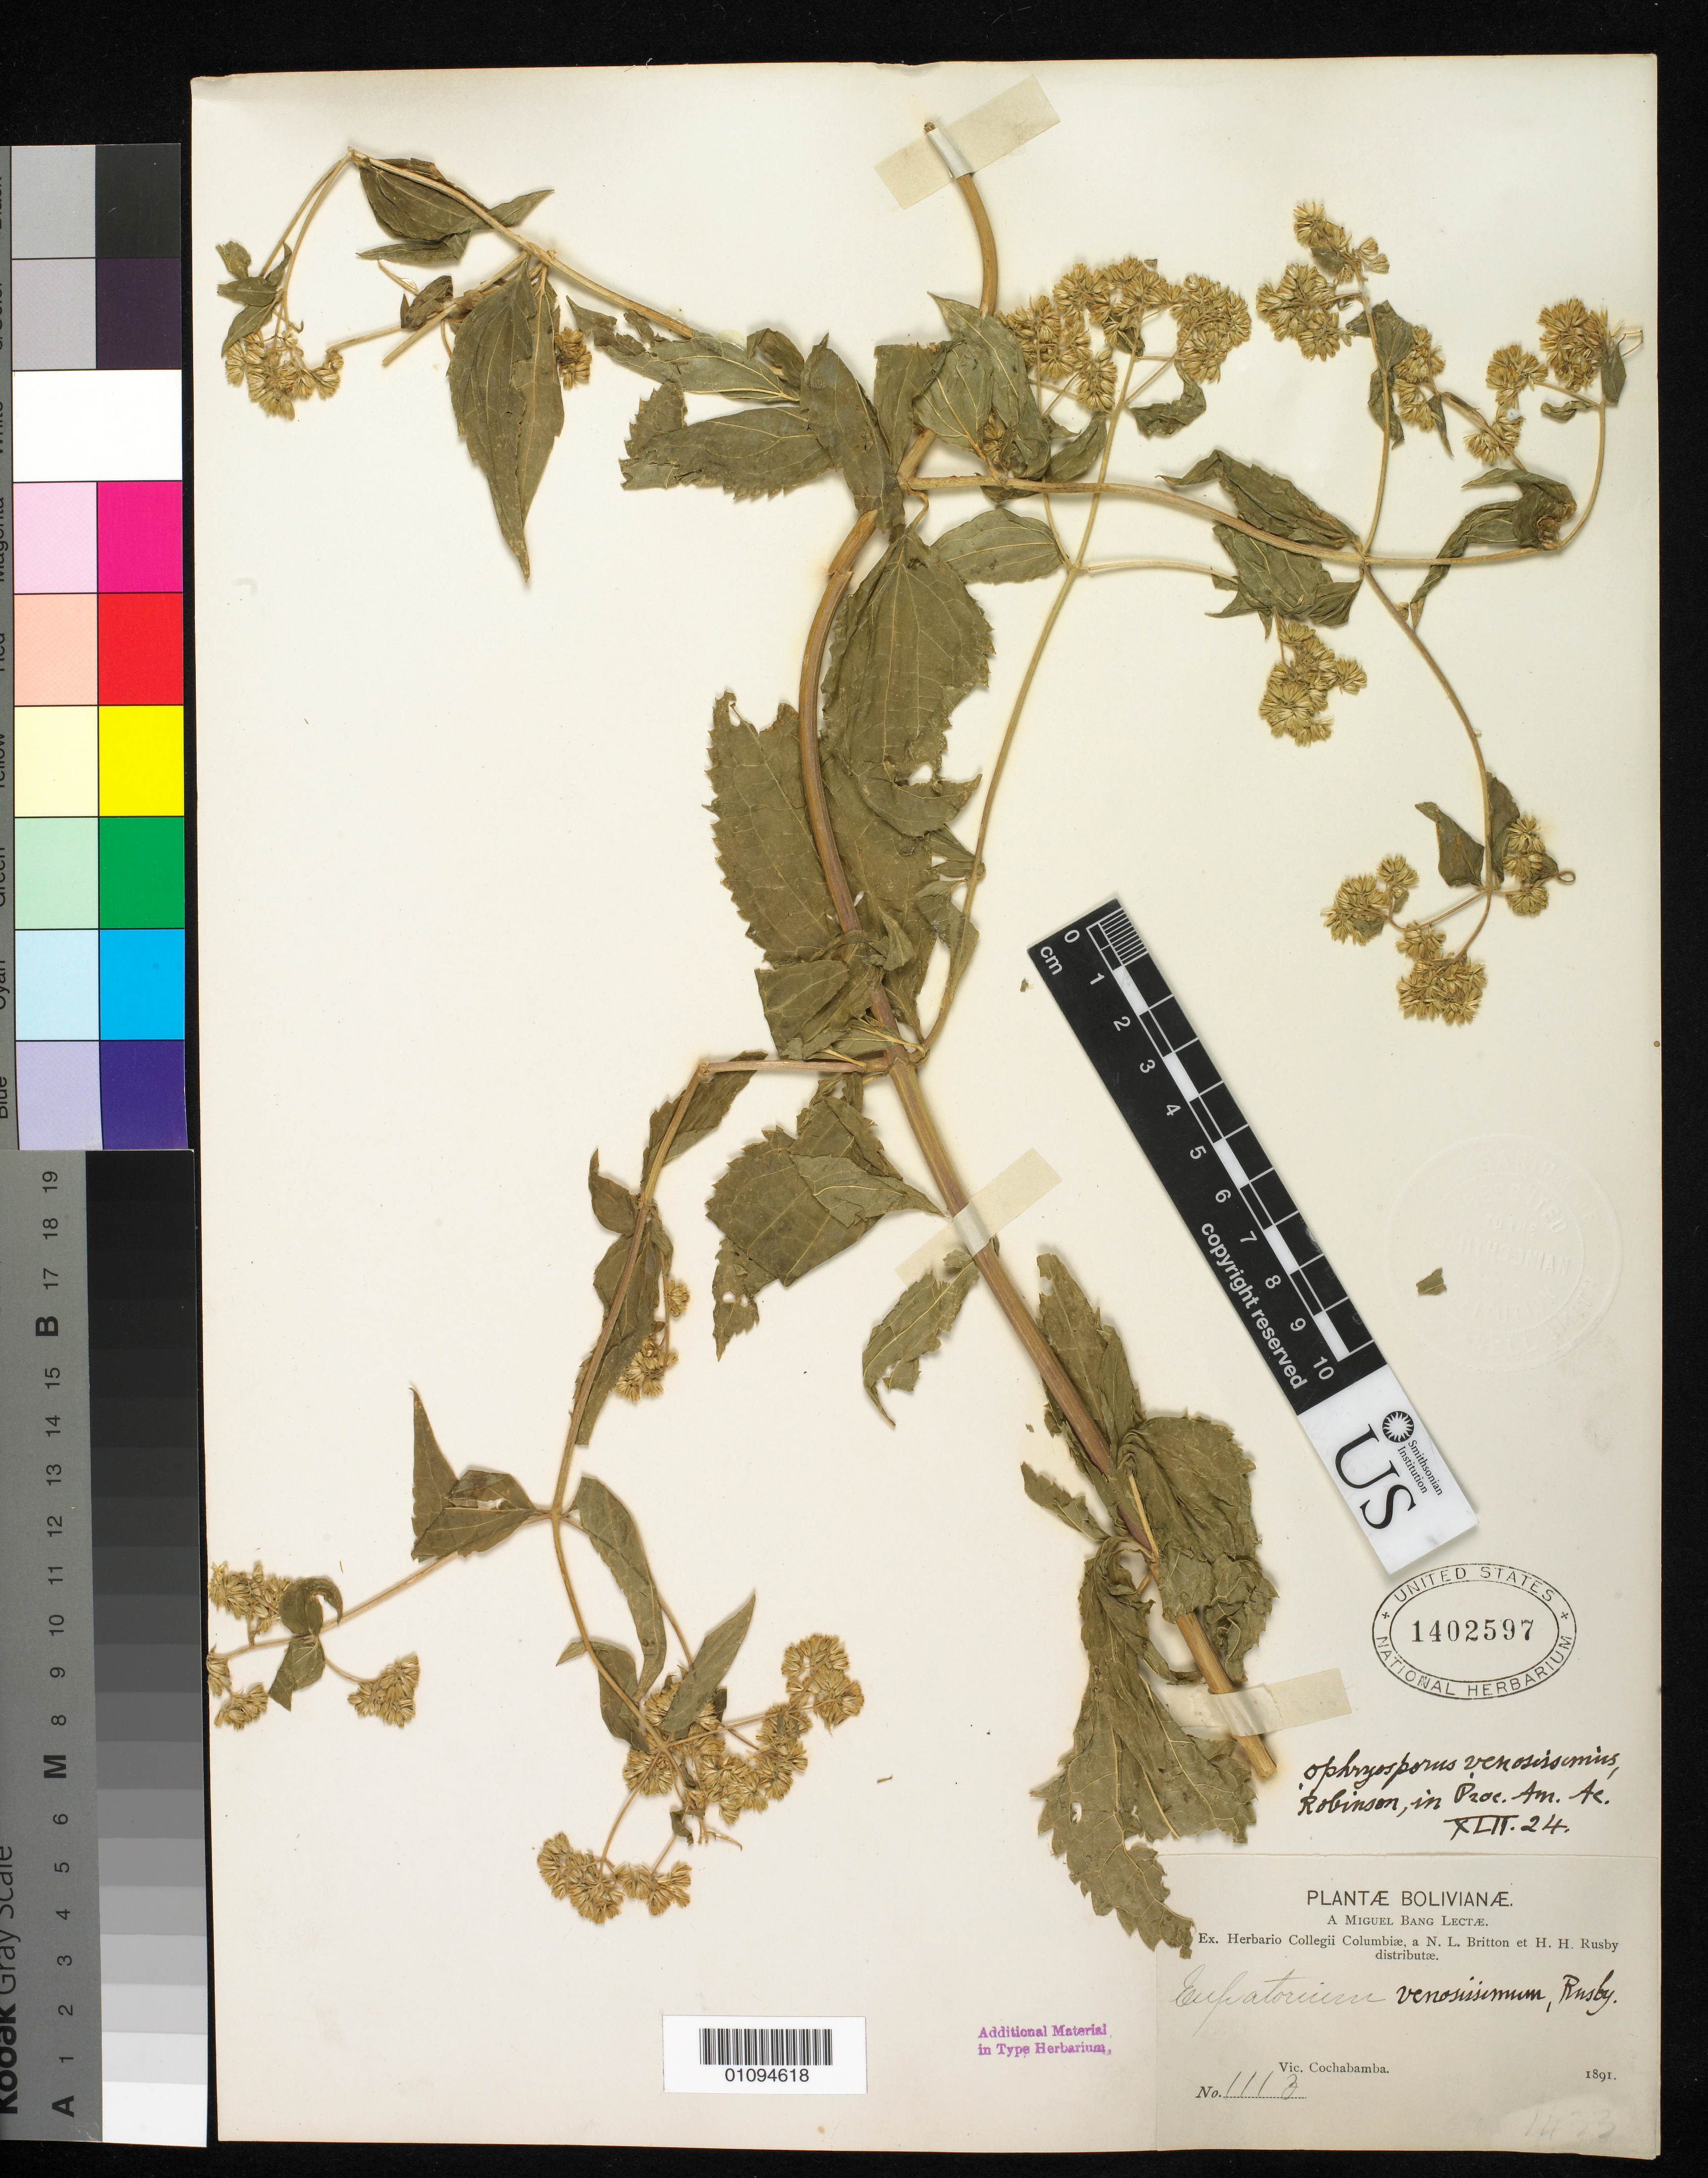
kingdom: Plantae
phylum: Tracheophyta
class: Magnoliopsida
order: Asterales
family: Asteraceae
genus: Eupatorium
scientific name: Eupatorium venosissimum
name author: Rusby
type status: Isotype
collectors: M. Bang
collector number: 1113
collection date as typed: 1891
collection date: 1891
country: Bolivia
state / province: Cochabamba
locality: Vic. Cochabamba.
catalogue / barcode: US 1402597